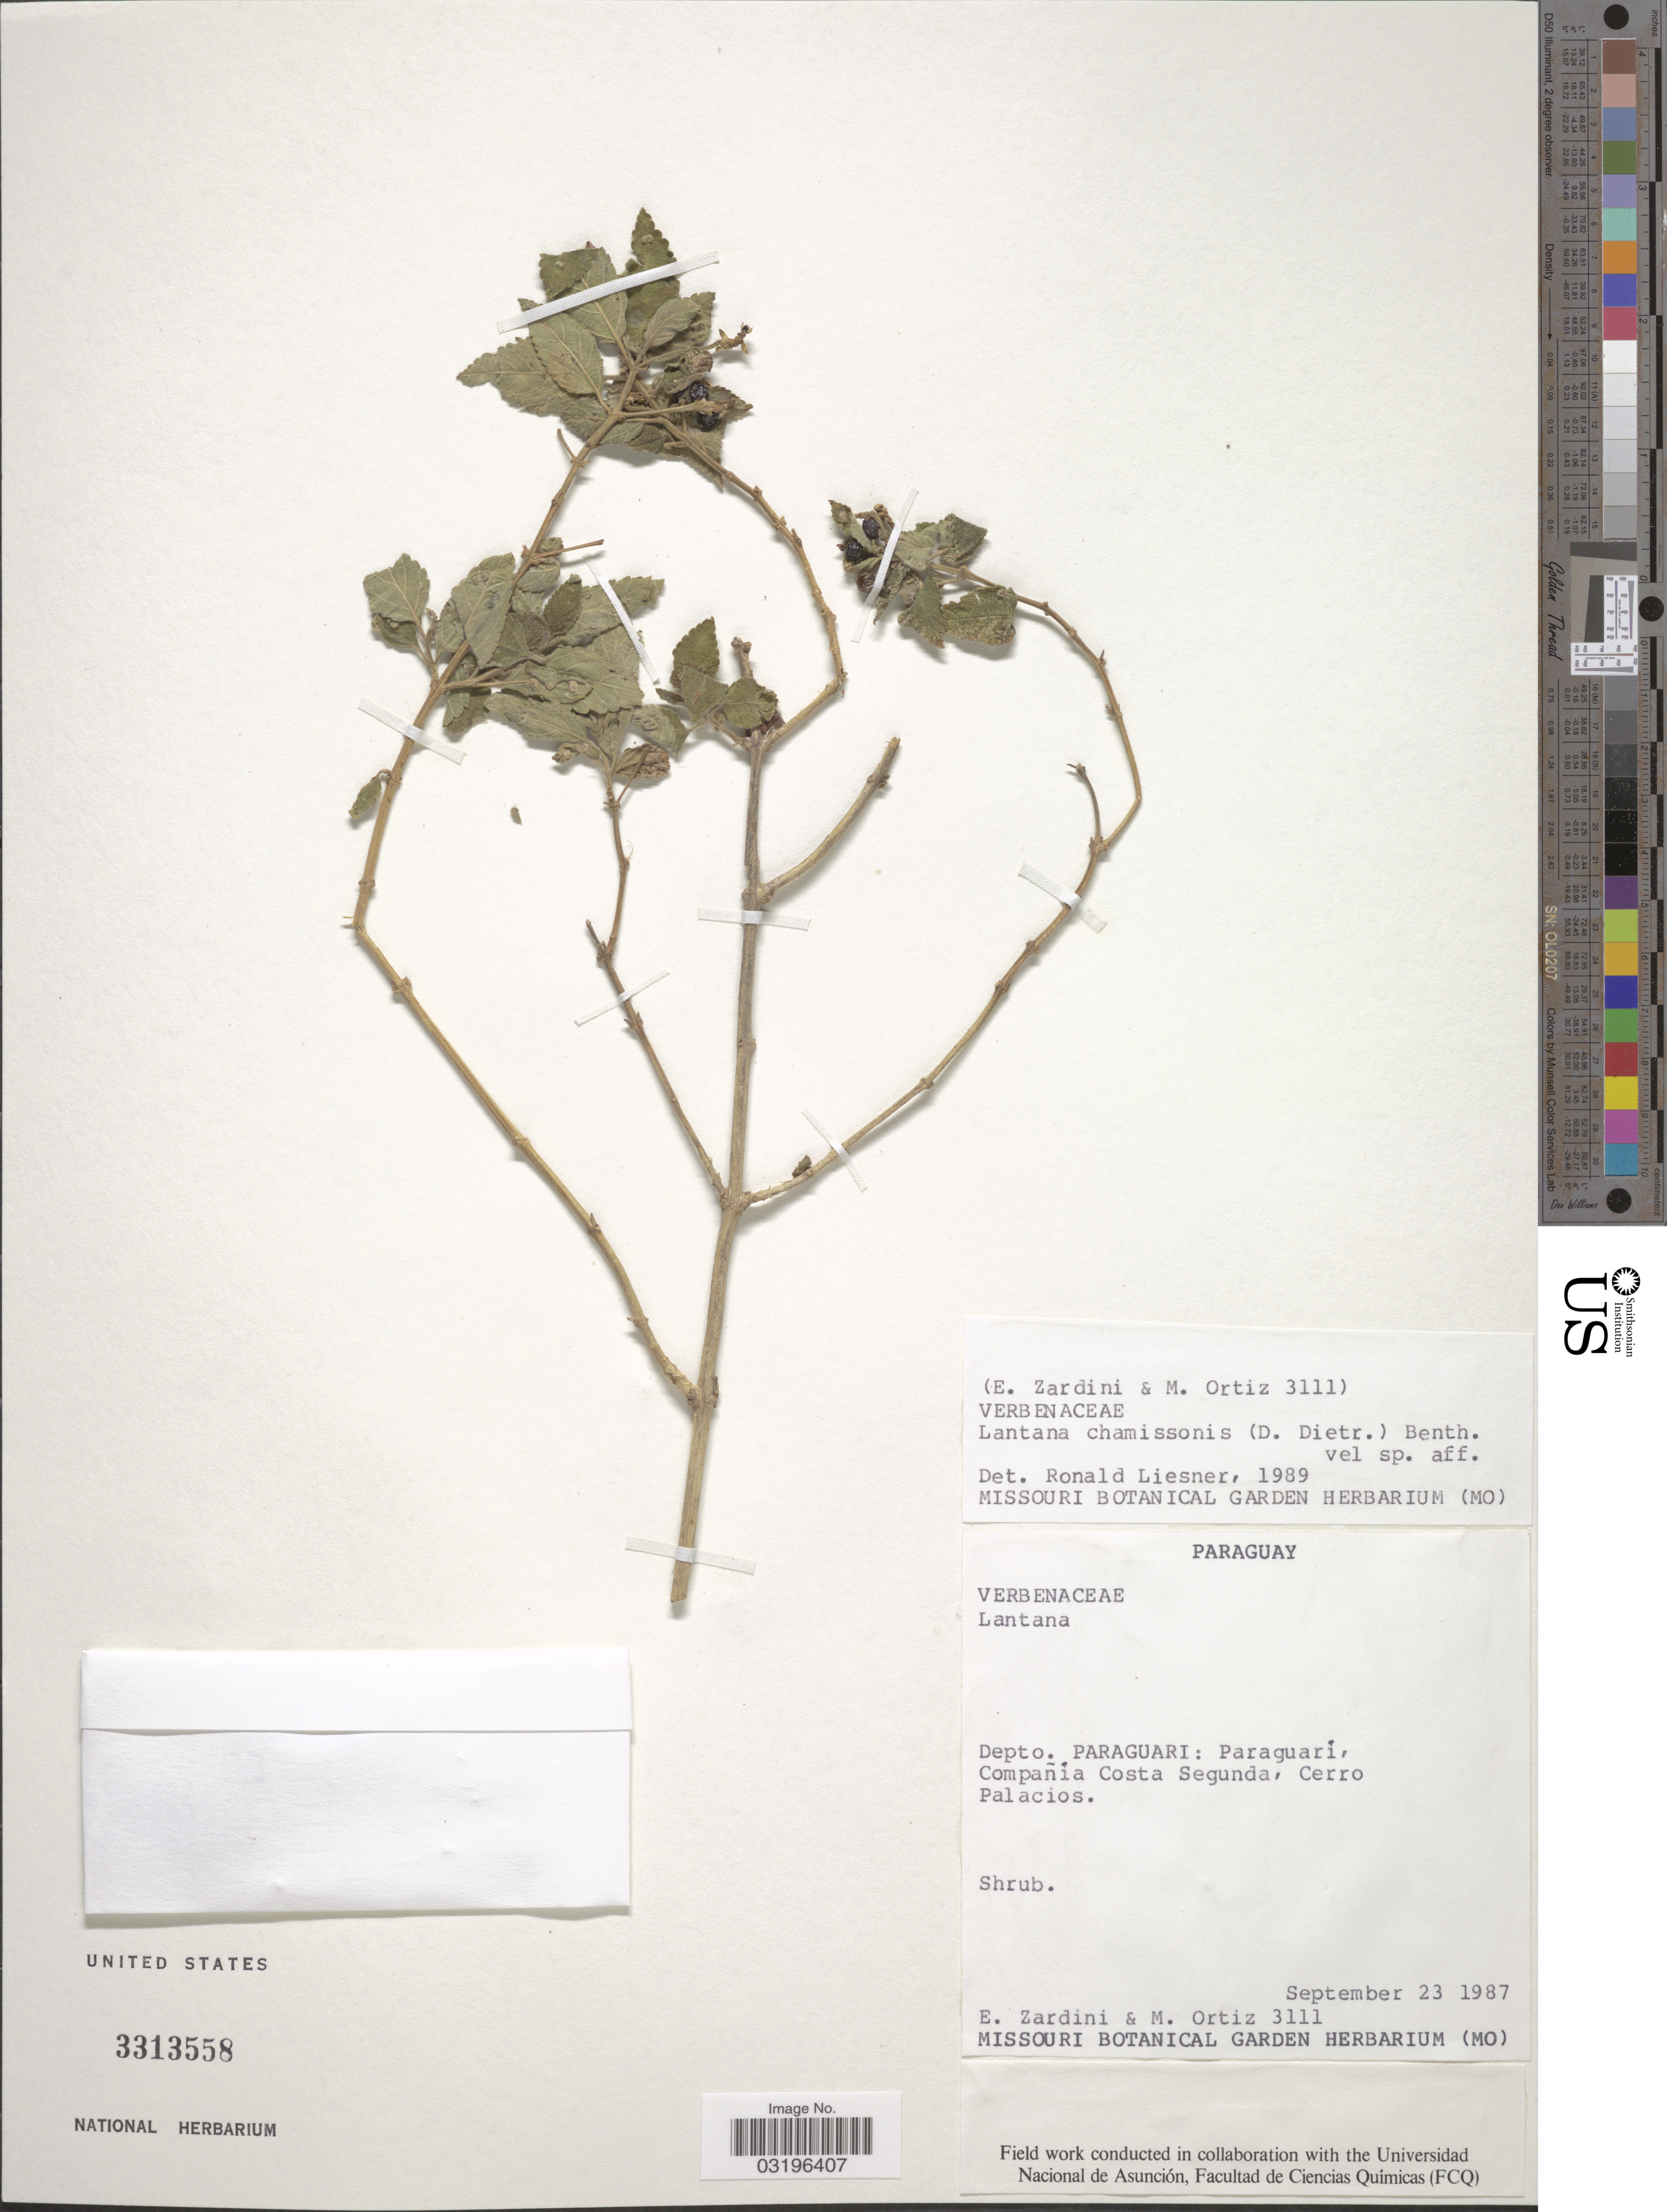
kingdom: Plantae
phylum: Tracheophyta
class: Magnoliopsida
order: Lamiales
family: Verbenaceae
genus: Lantana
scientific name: Lantana chamissonis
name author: Benth. ex B.D. Jacks.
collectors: E. Zardini & M. Ortiz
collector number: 3111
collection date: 1987-09-23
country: Paraguay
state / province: Paraguari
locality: Depto. Paraguari: Paraguari, Compañia Costa Segunda, Cerro Palacios.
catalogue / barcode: US 3313558